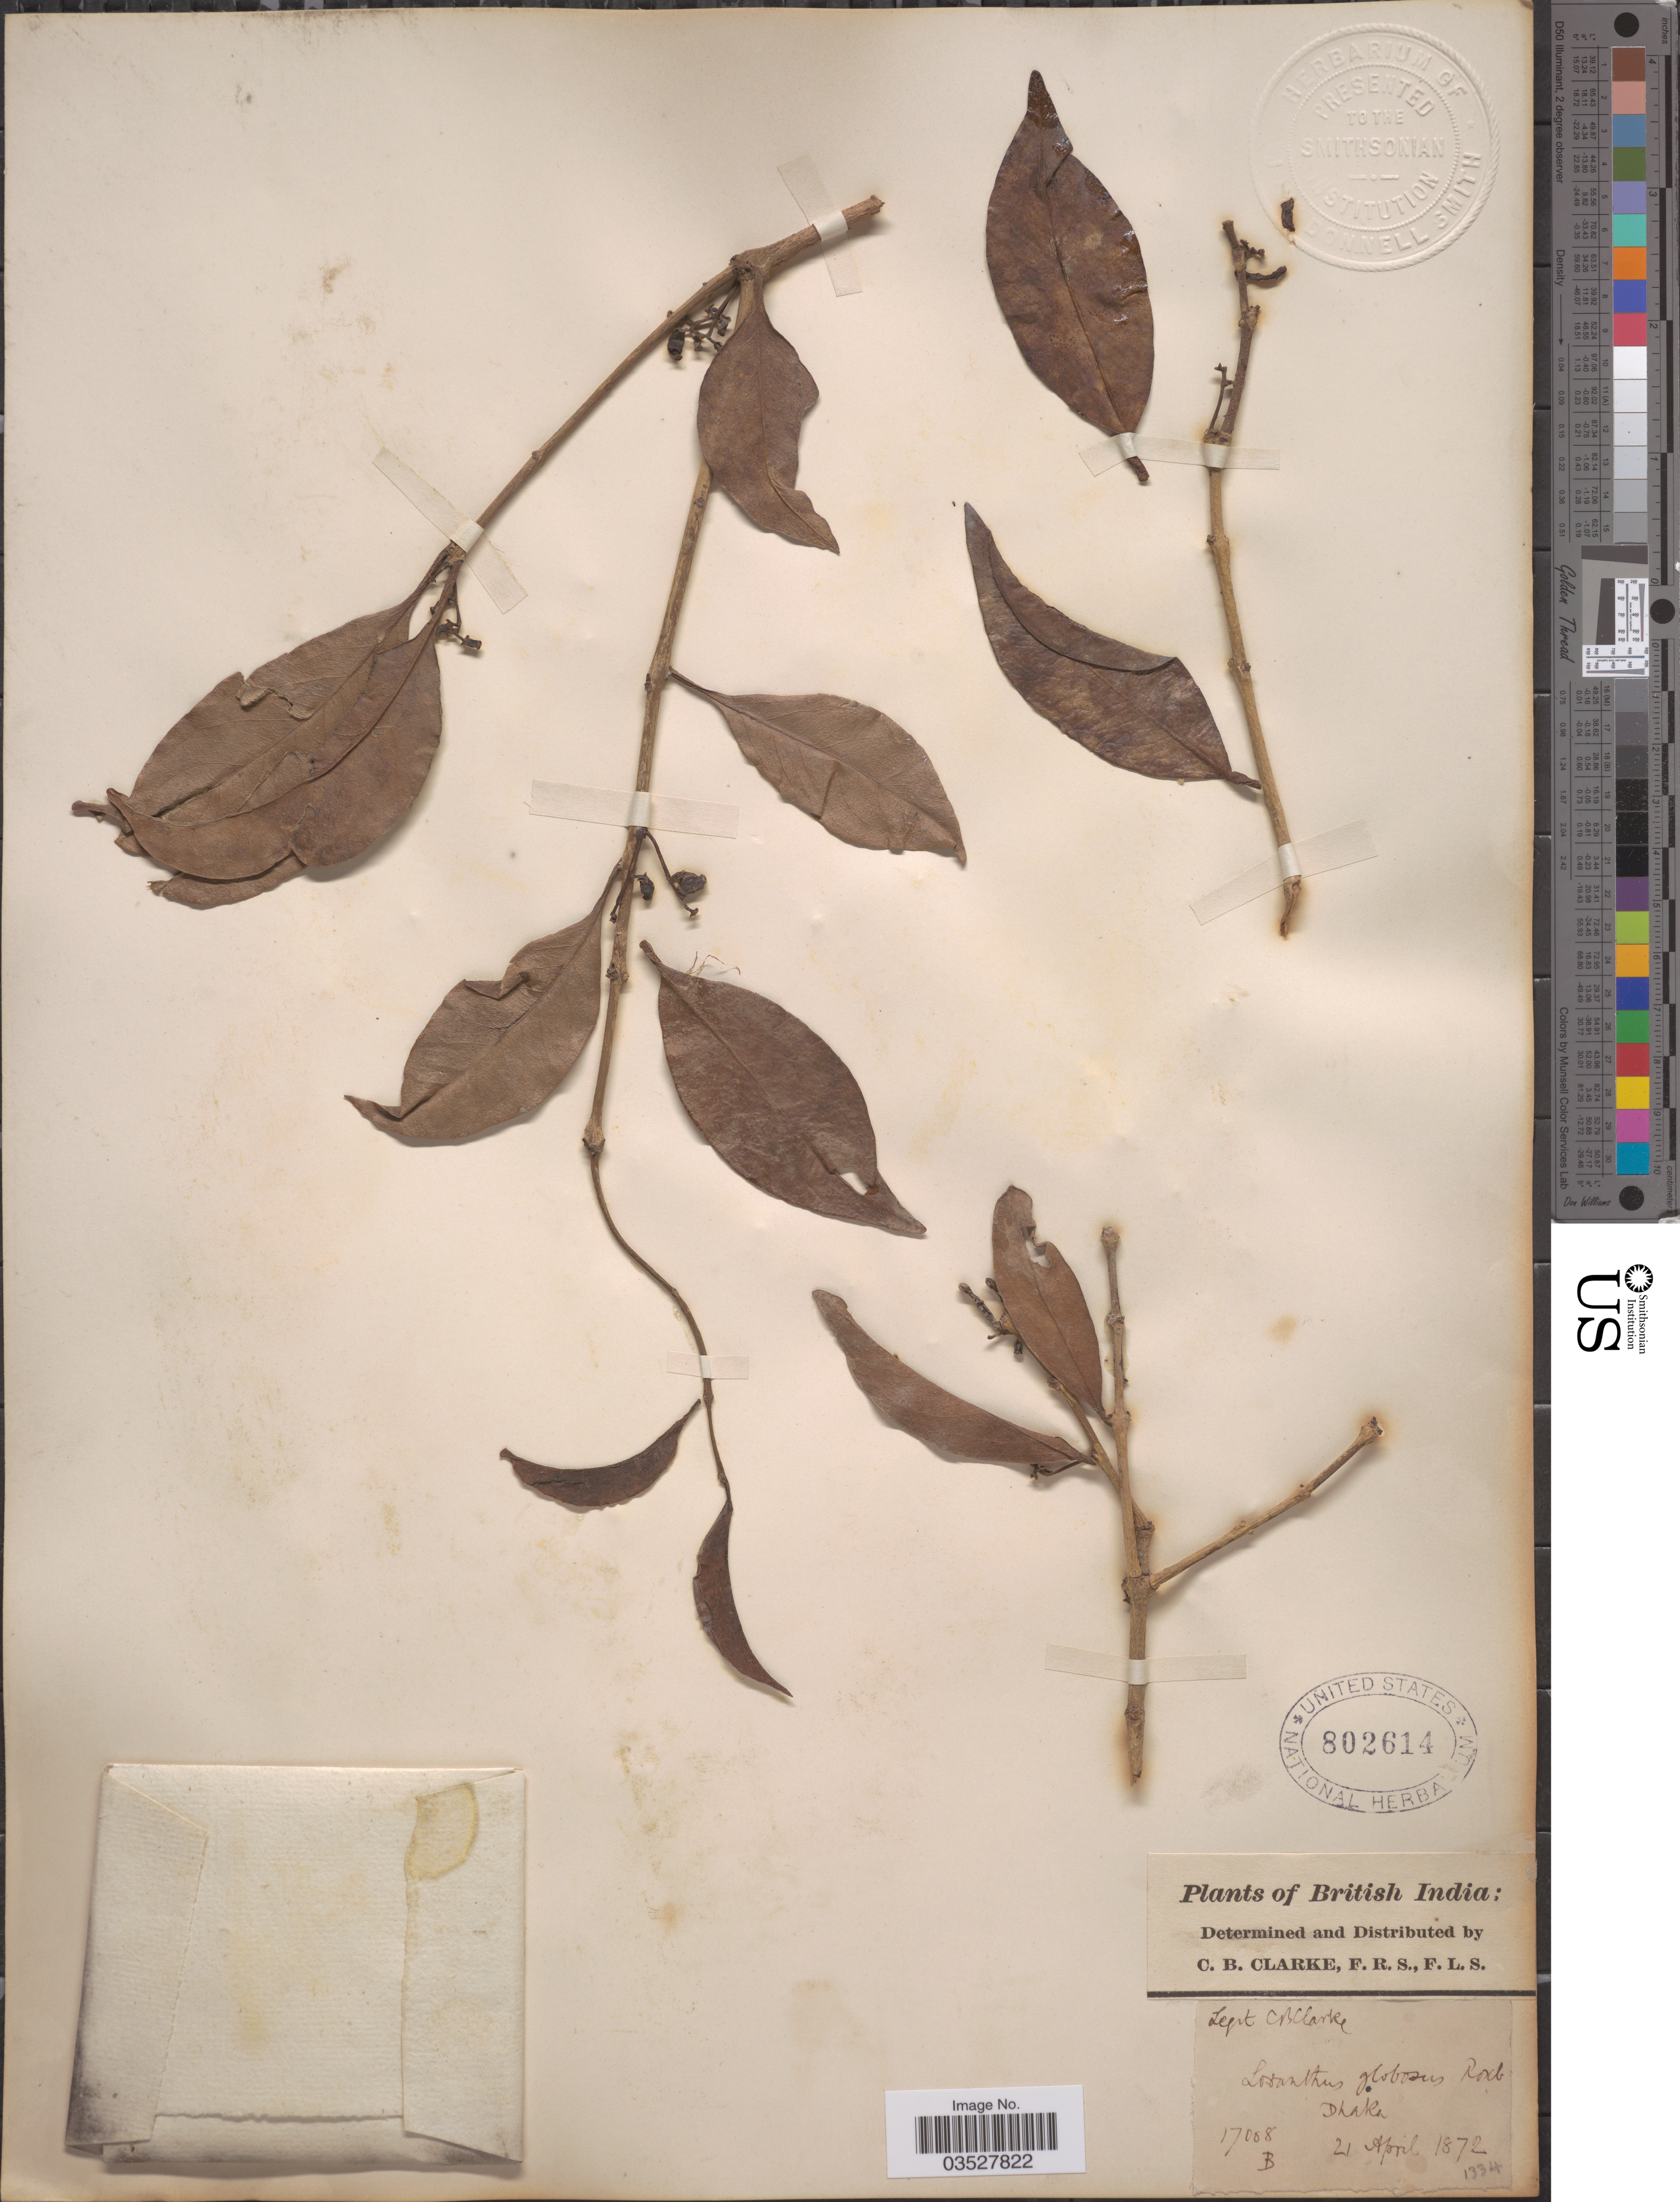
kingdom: Plantae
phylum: Tracheophyta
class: Magnoliopsida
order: Santalales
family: Loranthaceae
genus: Elytranthe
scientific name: Elytranthe cochinchinensis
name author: (Lour.) G. Don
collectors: C. B. Clarke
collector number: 17008B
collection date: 1872-04-21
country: Bangladesh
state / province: Dhaka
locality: British India. Dhaka.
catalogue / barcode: US 802614